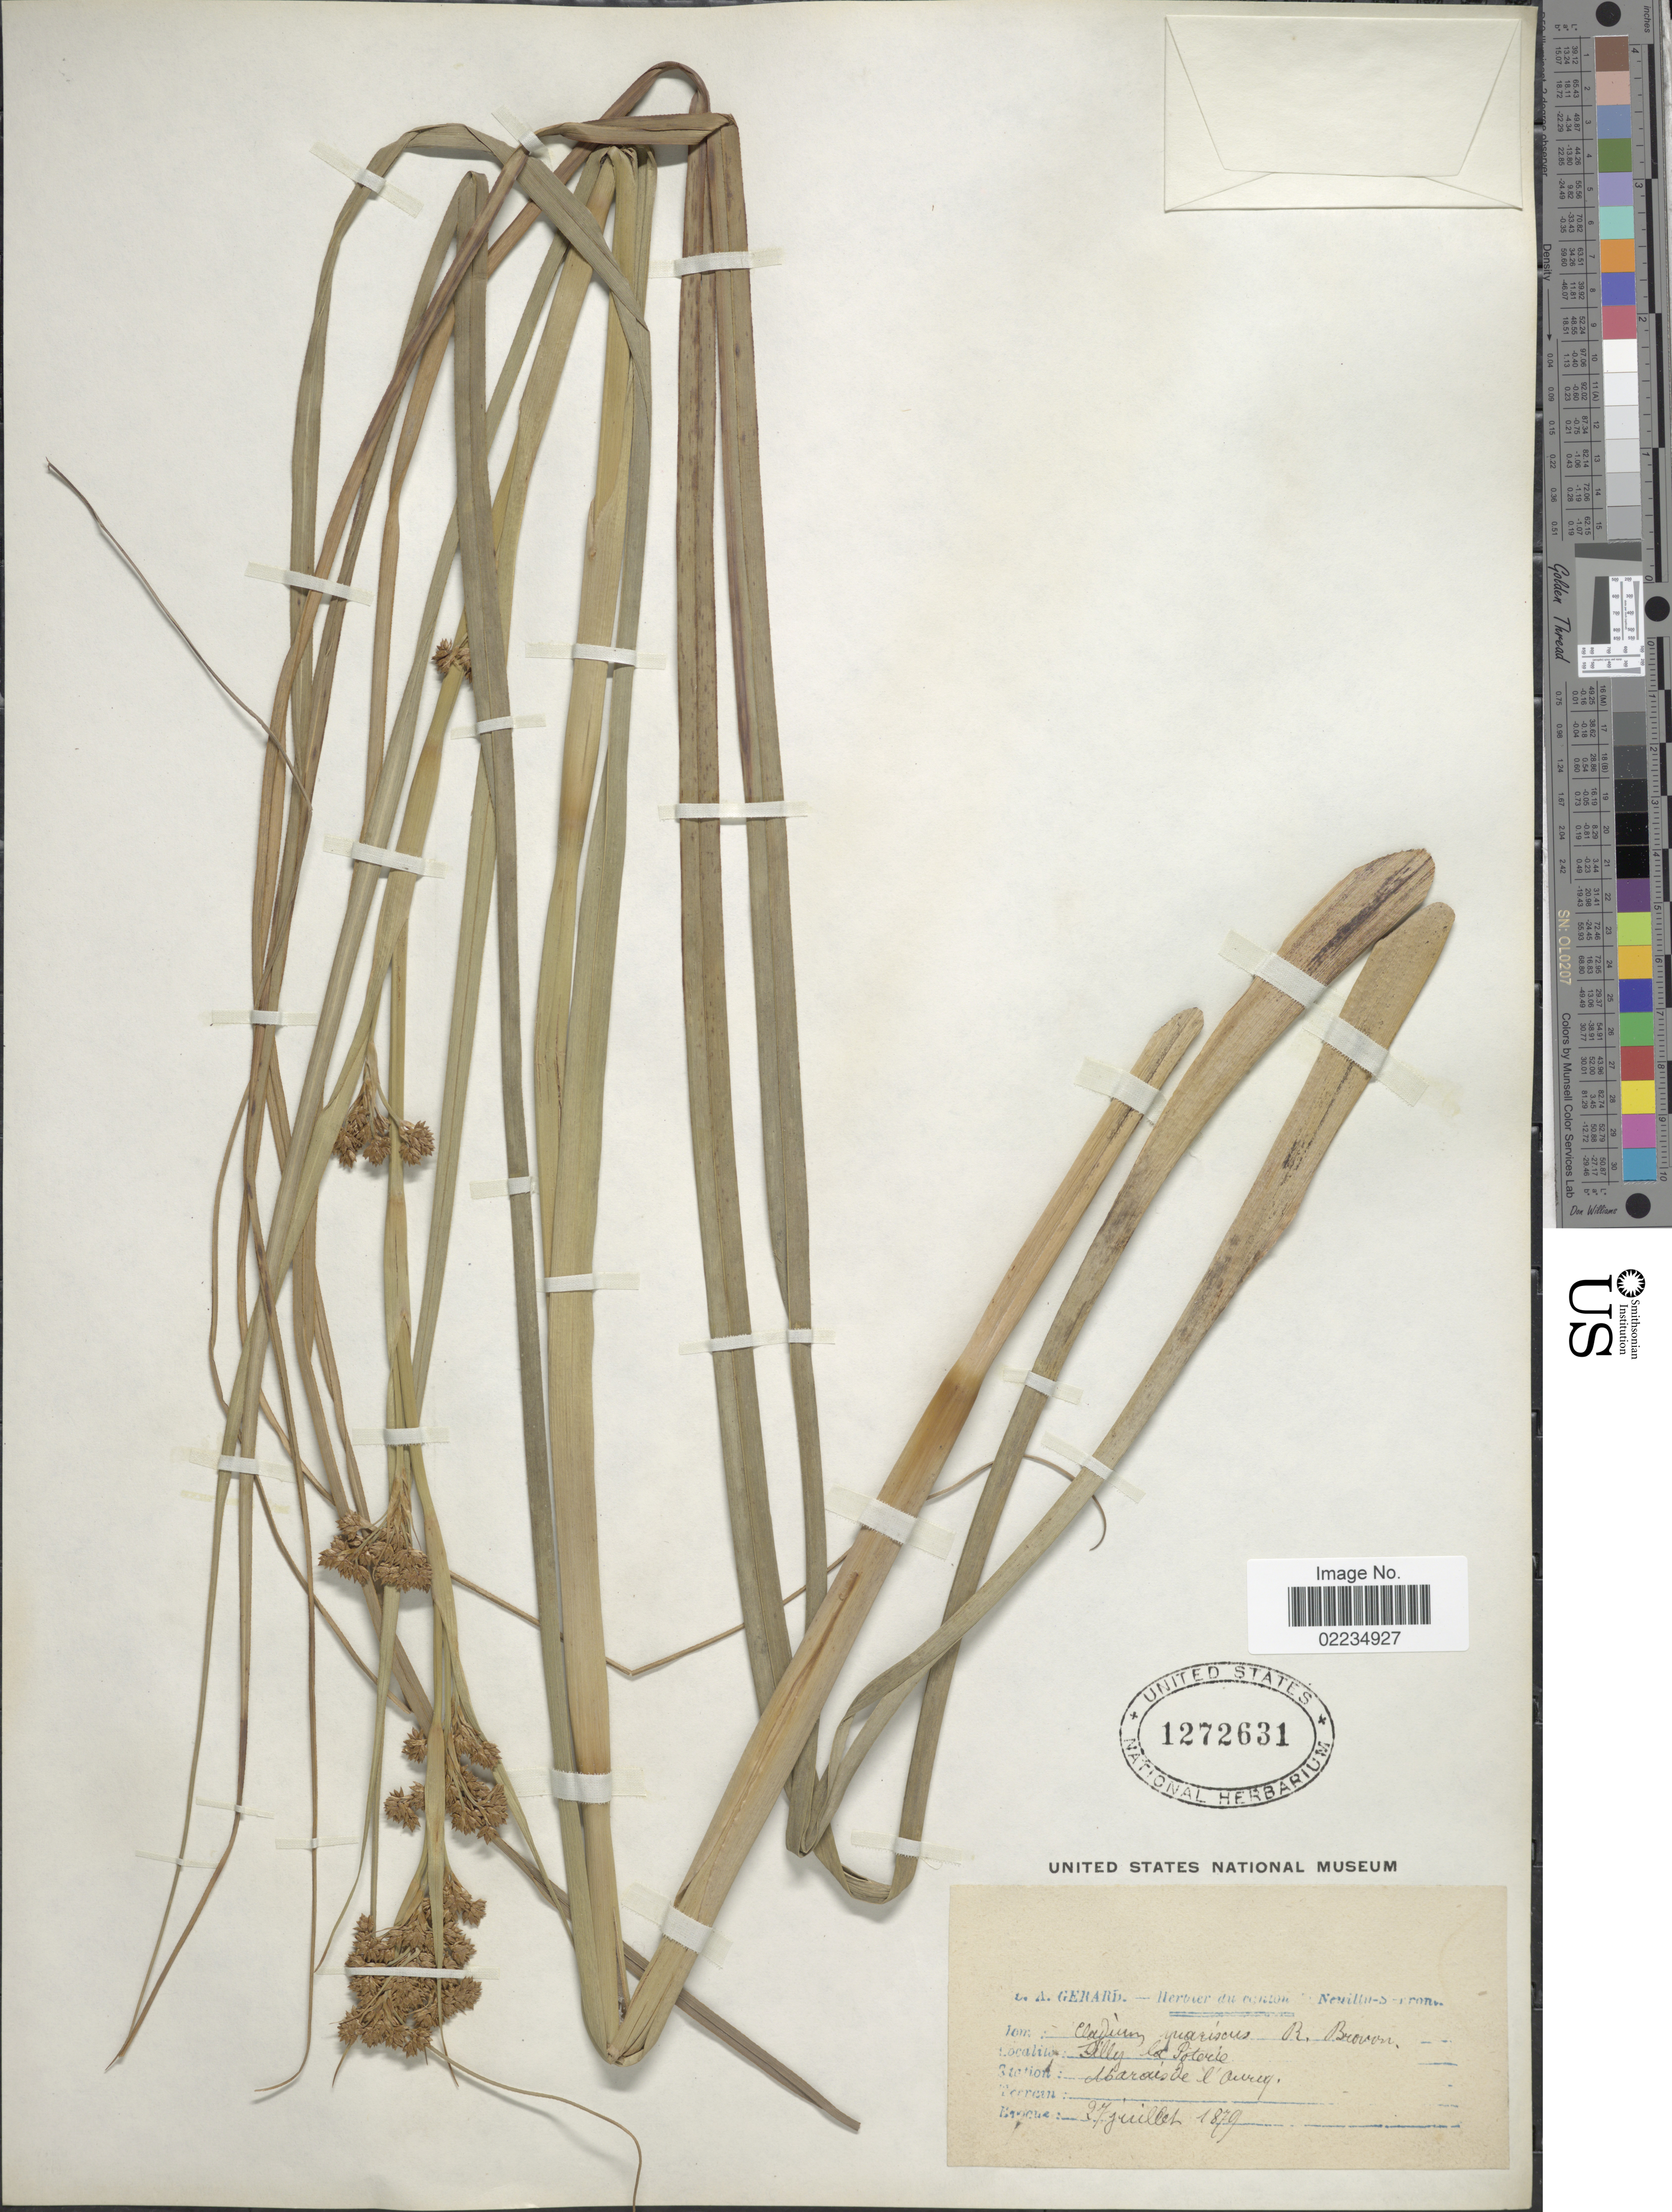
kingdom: Plantae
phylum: Tracheophyta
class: Liliopsida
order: Poales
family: Cyperaceae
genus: Cladium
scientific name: Cladium mariscus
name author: (L.) Pohl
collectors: C. Gerard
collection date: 1879-07-27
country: France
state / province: Hauts-de-France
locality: Silly-la-Poterie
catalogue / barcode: US 1272631